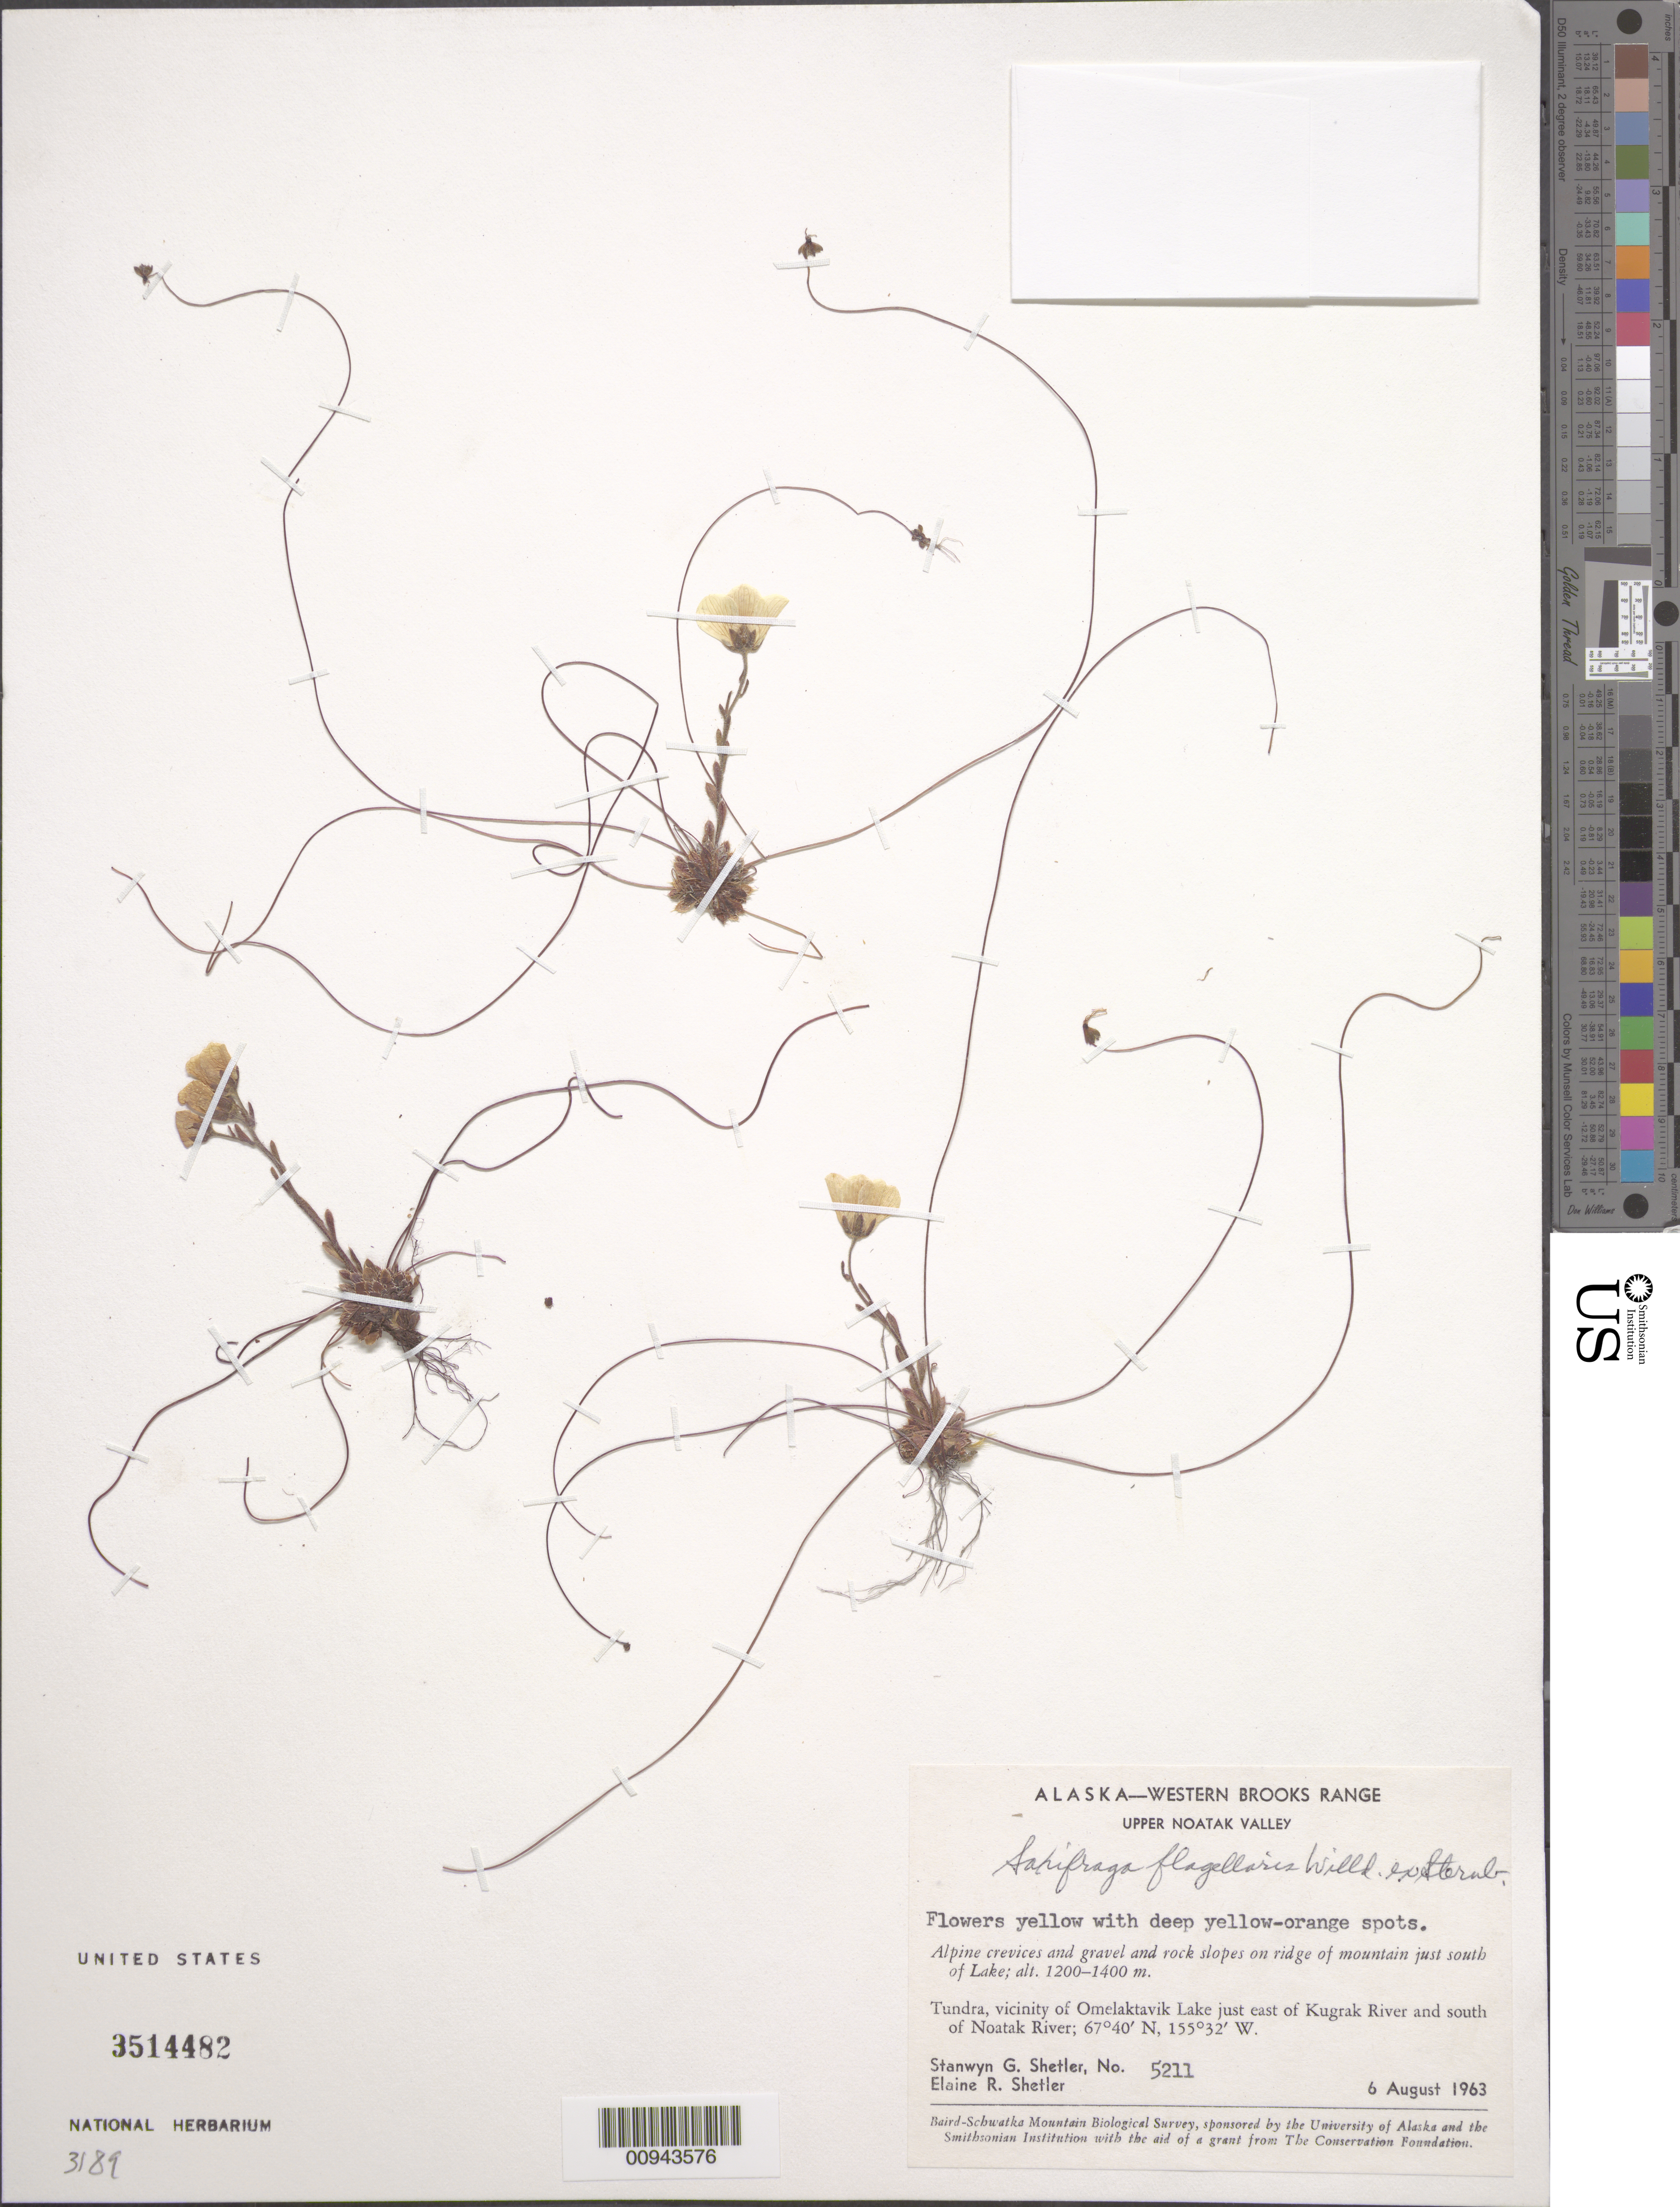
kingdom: Plantae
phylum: Tracheophyta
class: Magnoliopsida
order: Saxifragales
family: Saxifragaceae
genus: Saxifraga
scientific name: Saxifraga flagellaris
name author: Willd. ex Sternb.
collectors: S. Shetler & E. R. Shetler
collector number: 5211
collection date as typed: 06 Aug 1963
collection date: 1963-08-06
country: United States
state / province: Alaska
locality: Vicinity of Omelaktavik Lake just east of Kugrak River and south of Noatak River. Western Brooks Range, Upper Noatak Valley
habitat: Tundra. Alpine crevices and gravel and rock slopes on ridge of mountain just south of Lake.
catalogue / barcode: US 3514482